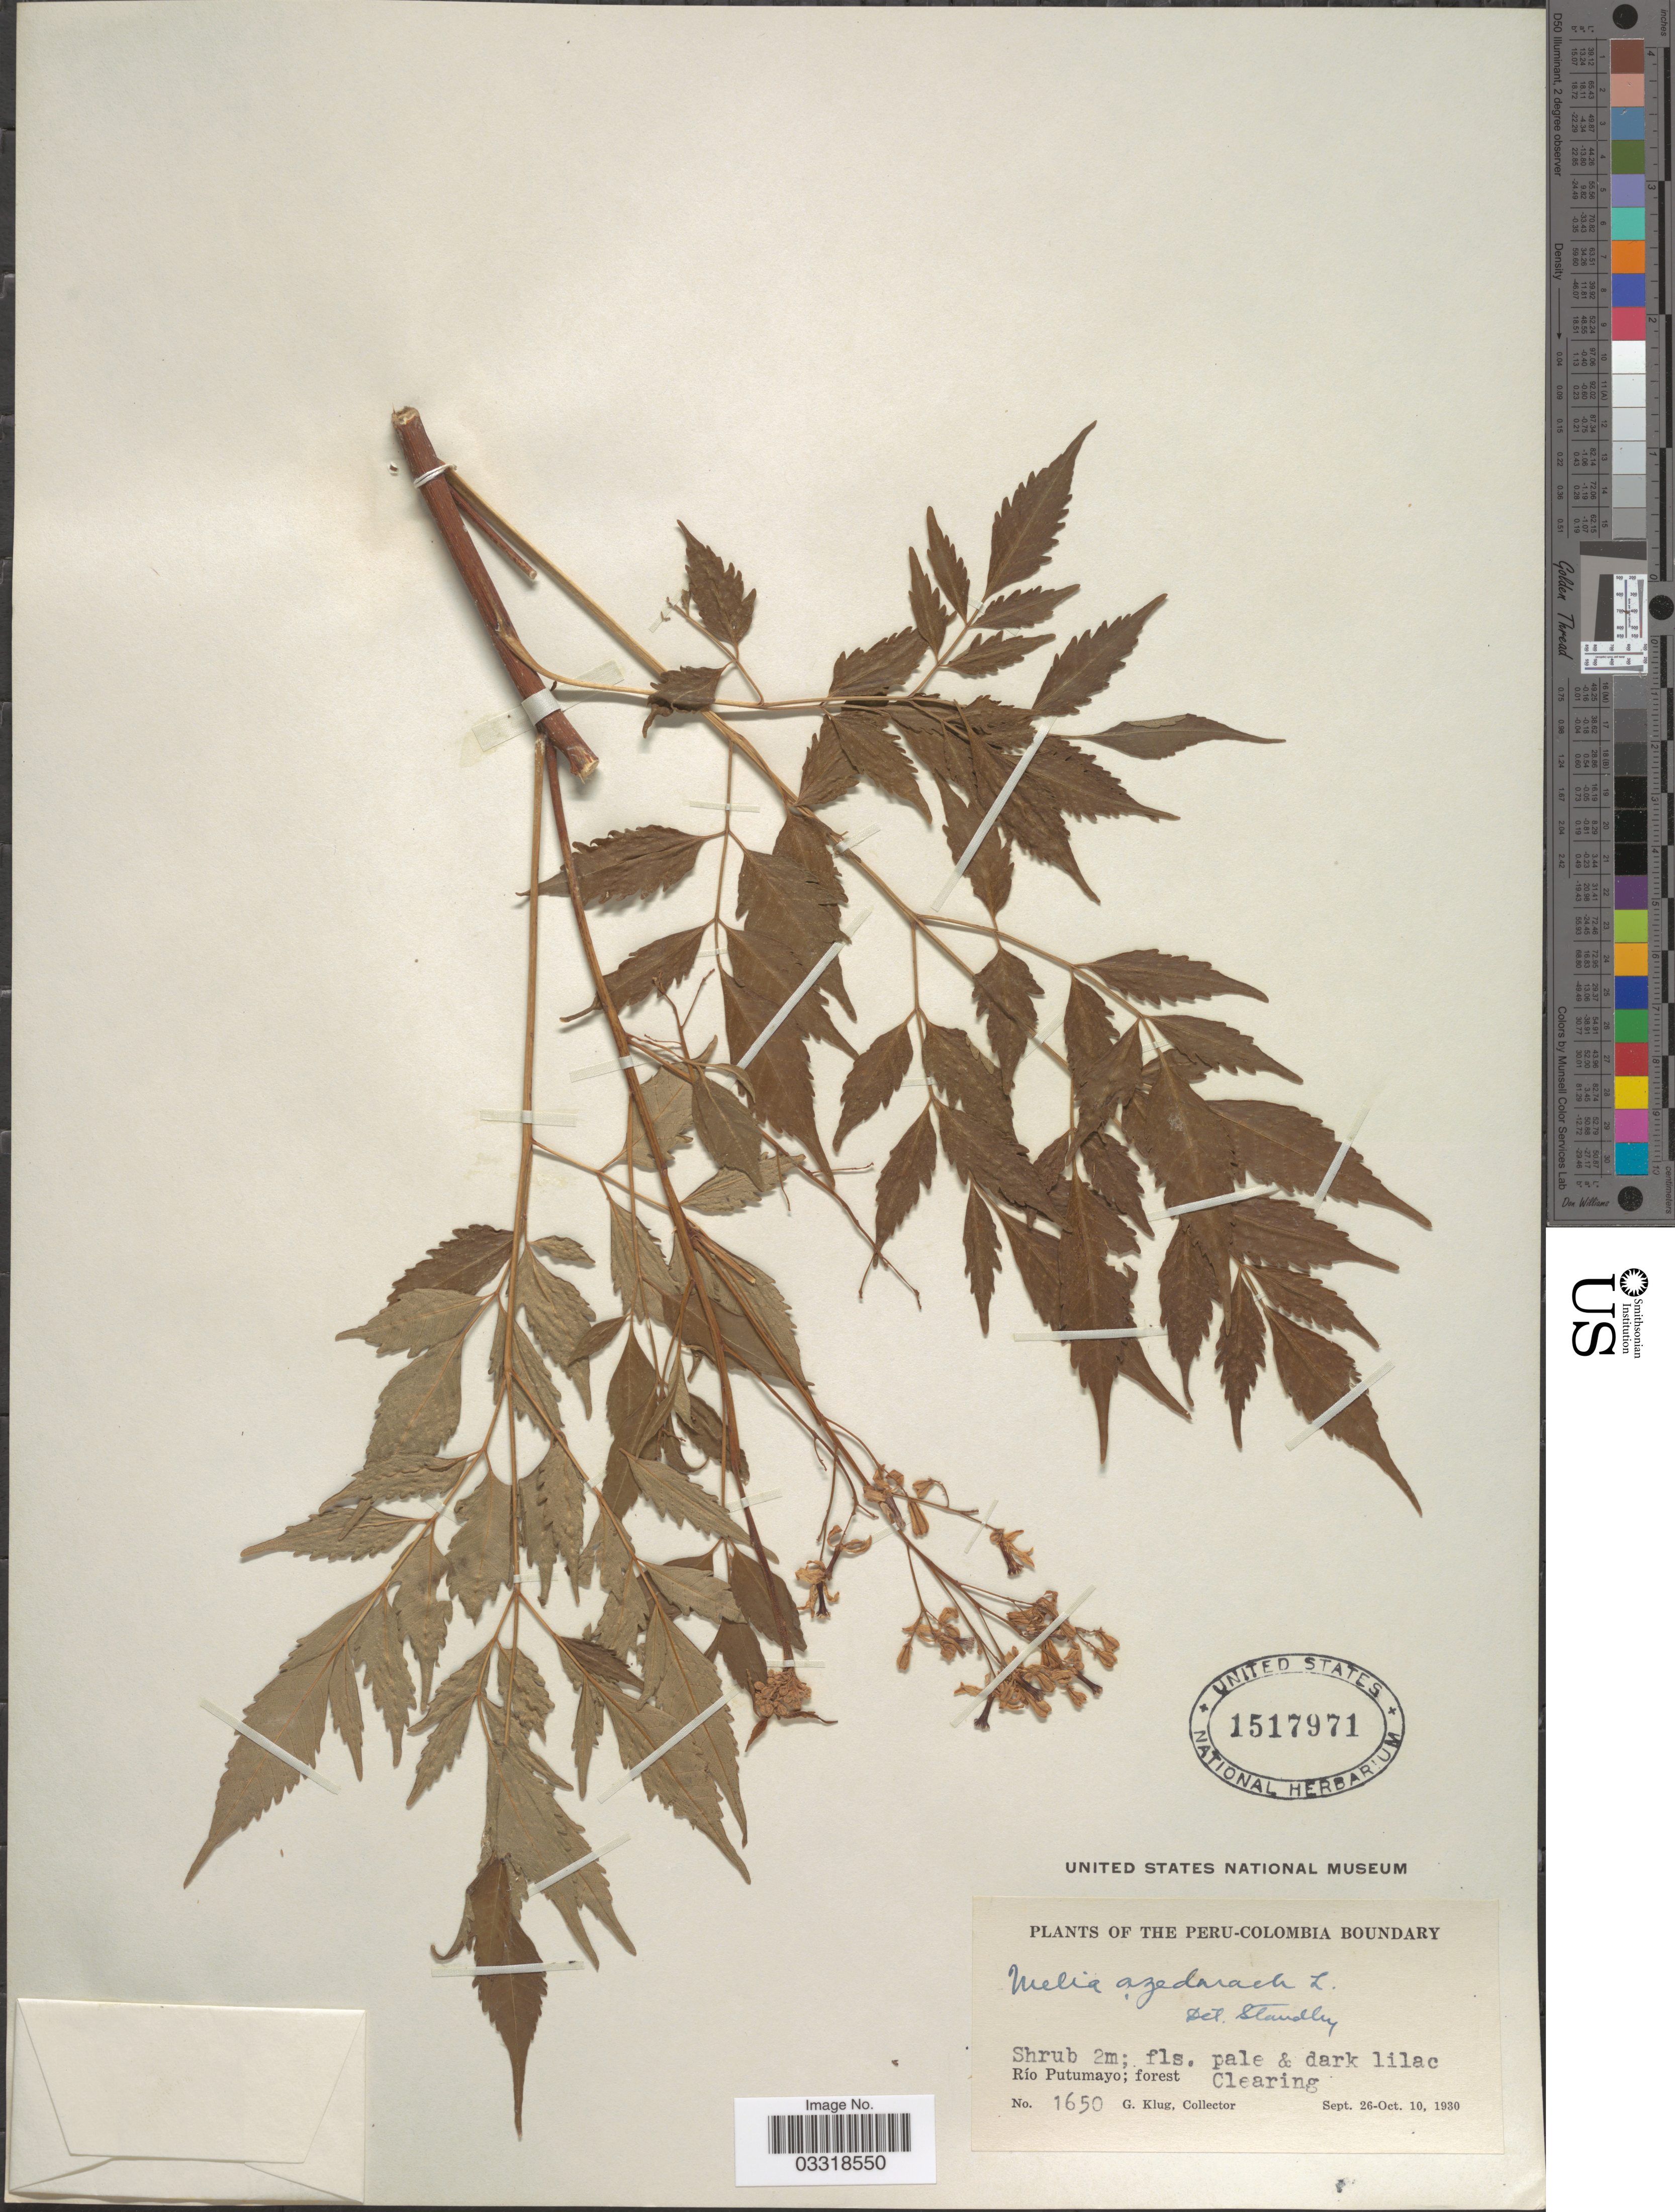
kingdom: Plantae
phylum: Tracheophyta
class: Magnoliopsida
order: Sapindales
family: Meliaceae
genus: Melia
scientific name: Melia azedarach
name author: L.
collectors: G. Klug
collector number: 1650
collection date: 1930-09-26/1930-10-10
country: Colombia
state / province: Putumayo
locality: Peru-Colombia Boundary. Río Putumayo; forest.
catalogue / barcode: US 1517971